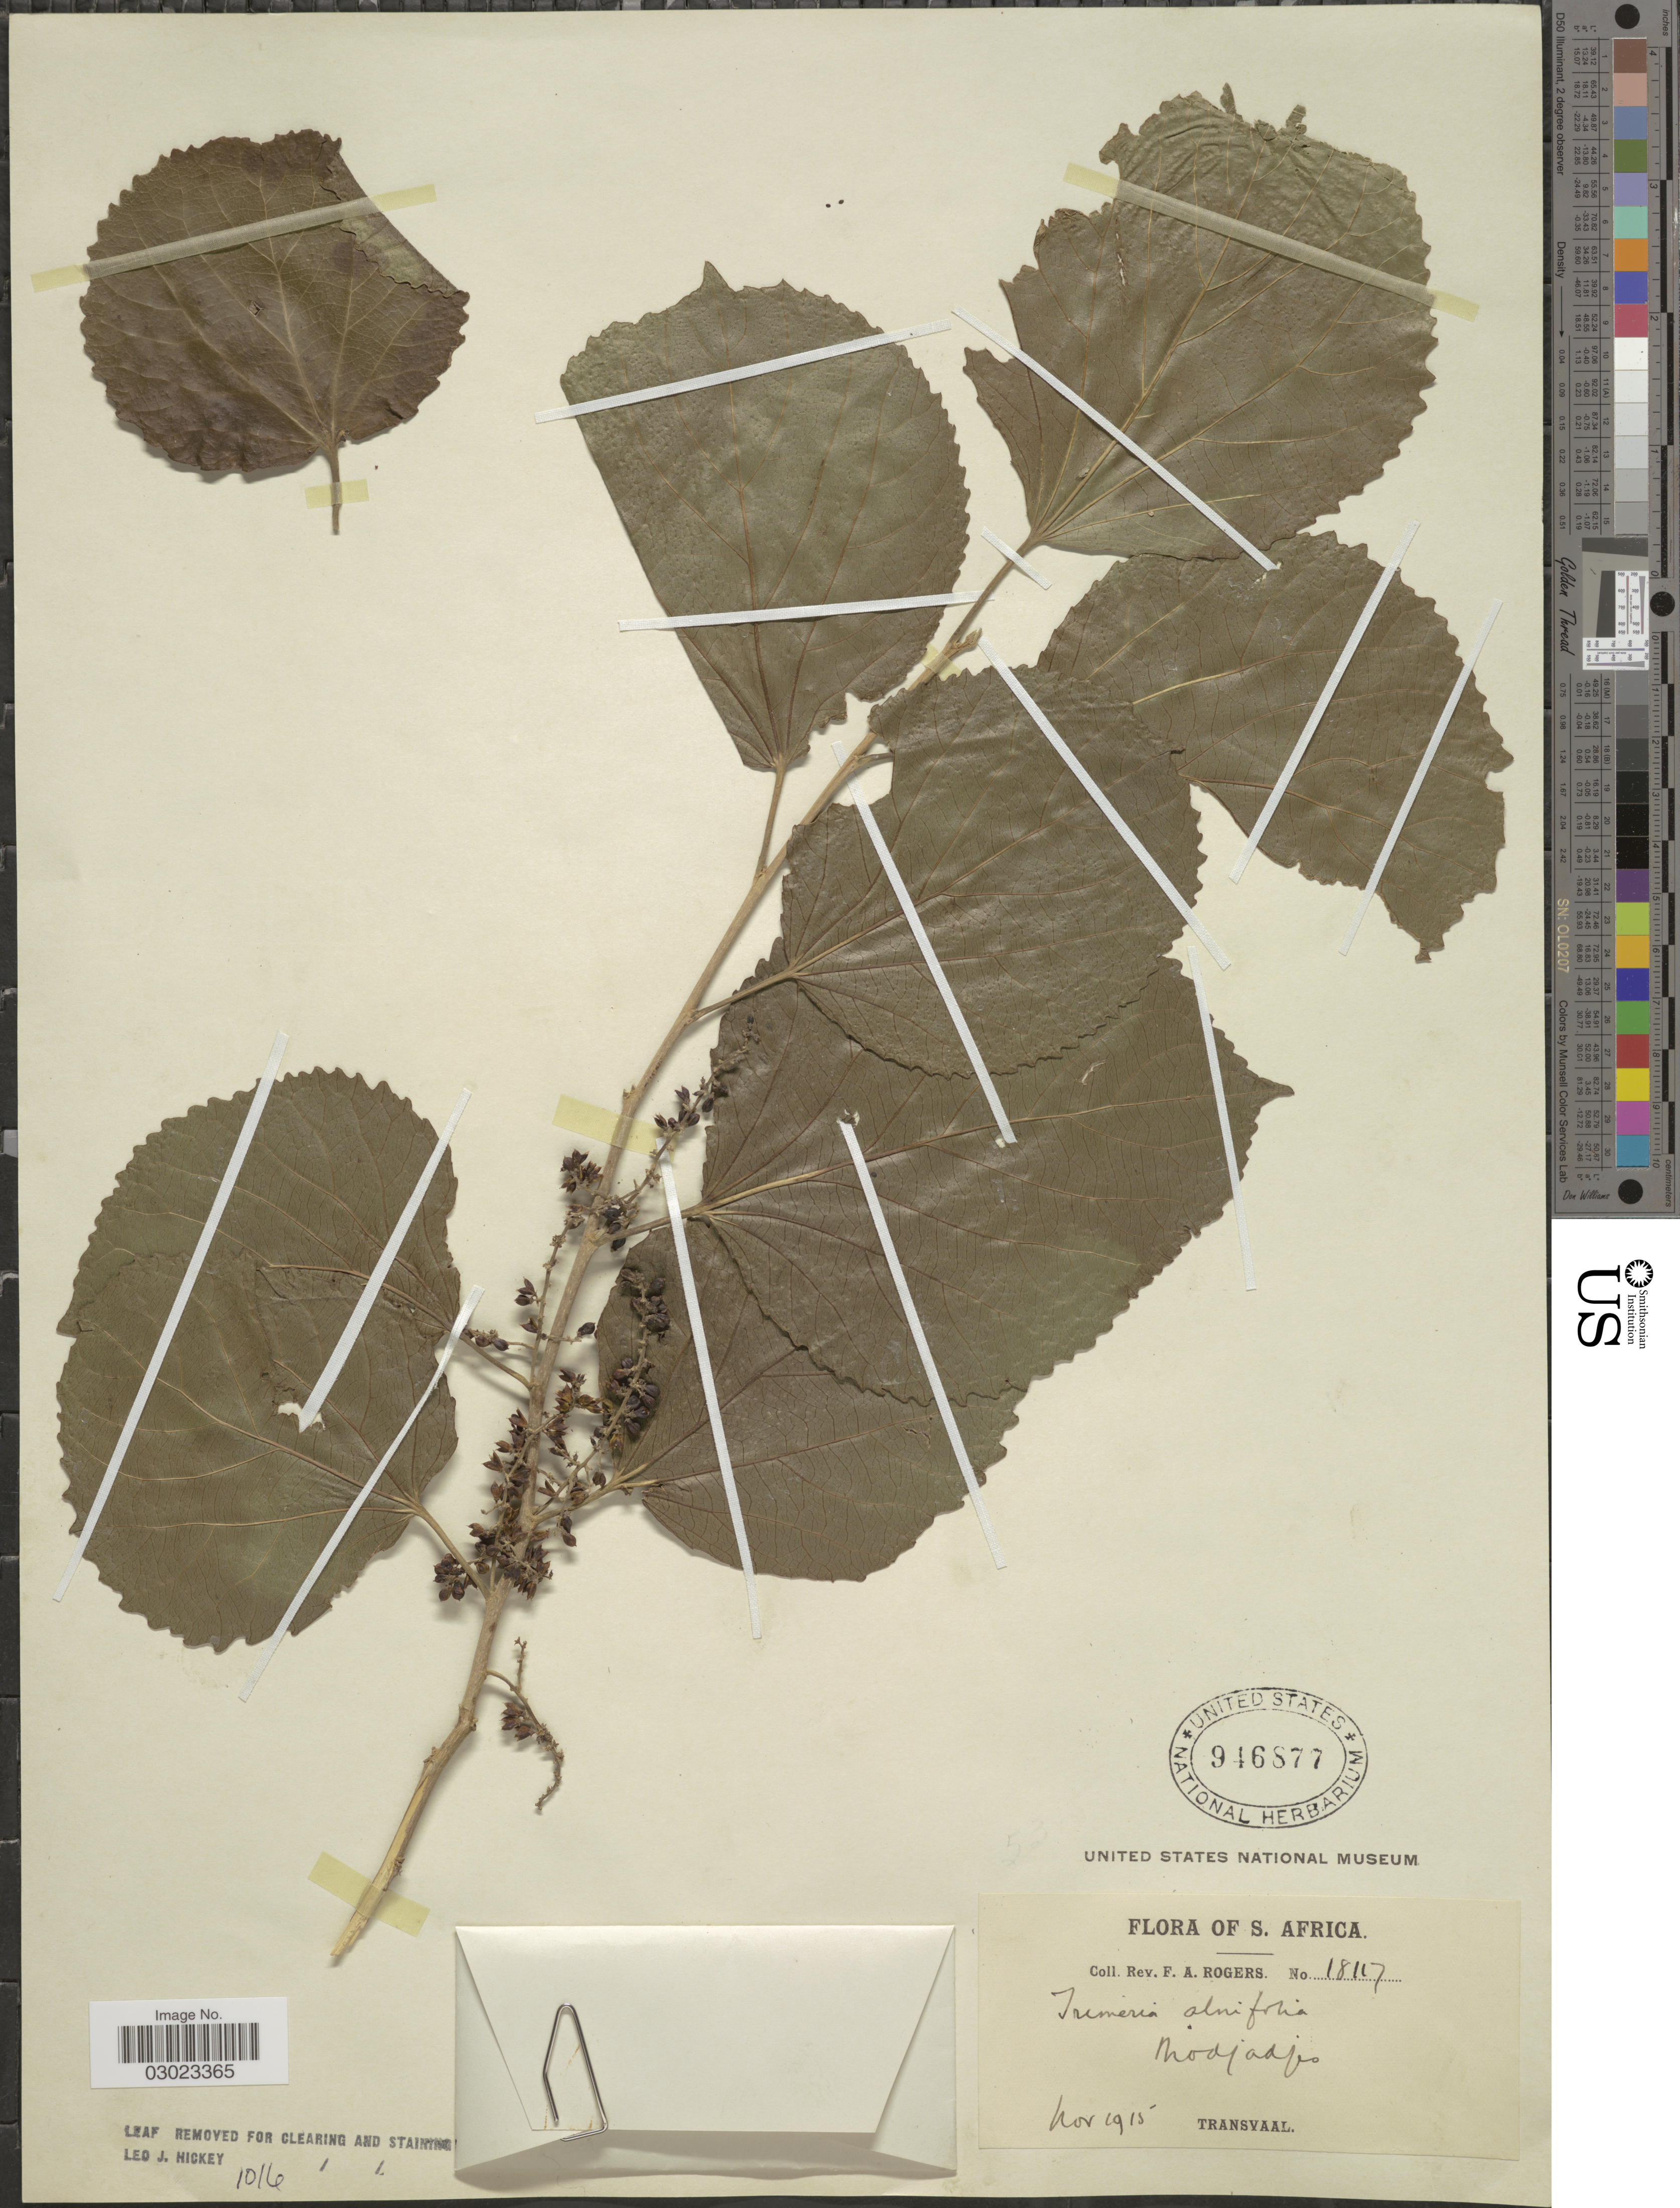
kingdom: Plantae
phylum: Tracheophyta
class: Magnoliopsida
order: Malpighiales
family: Salicaceae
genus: Trimeria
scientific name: Trimeria alnifolia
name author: Harv.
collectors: F. A. Rogers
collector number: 18117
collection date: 1915-11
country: South Africa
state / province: Limpopo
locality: Modjadji, Transvaal, S. Africa.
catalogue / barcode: US 946877